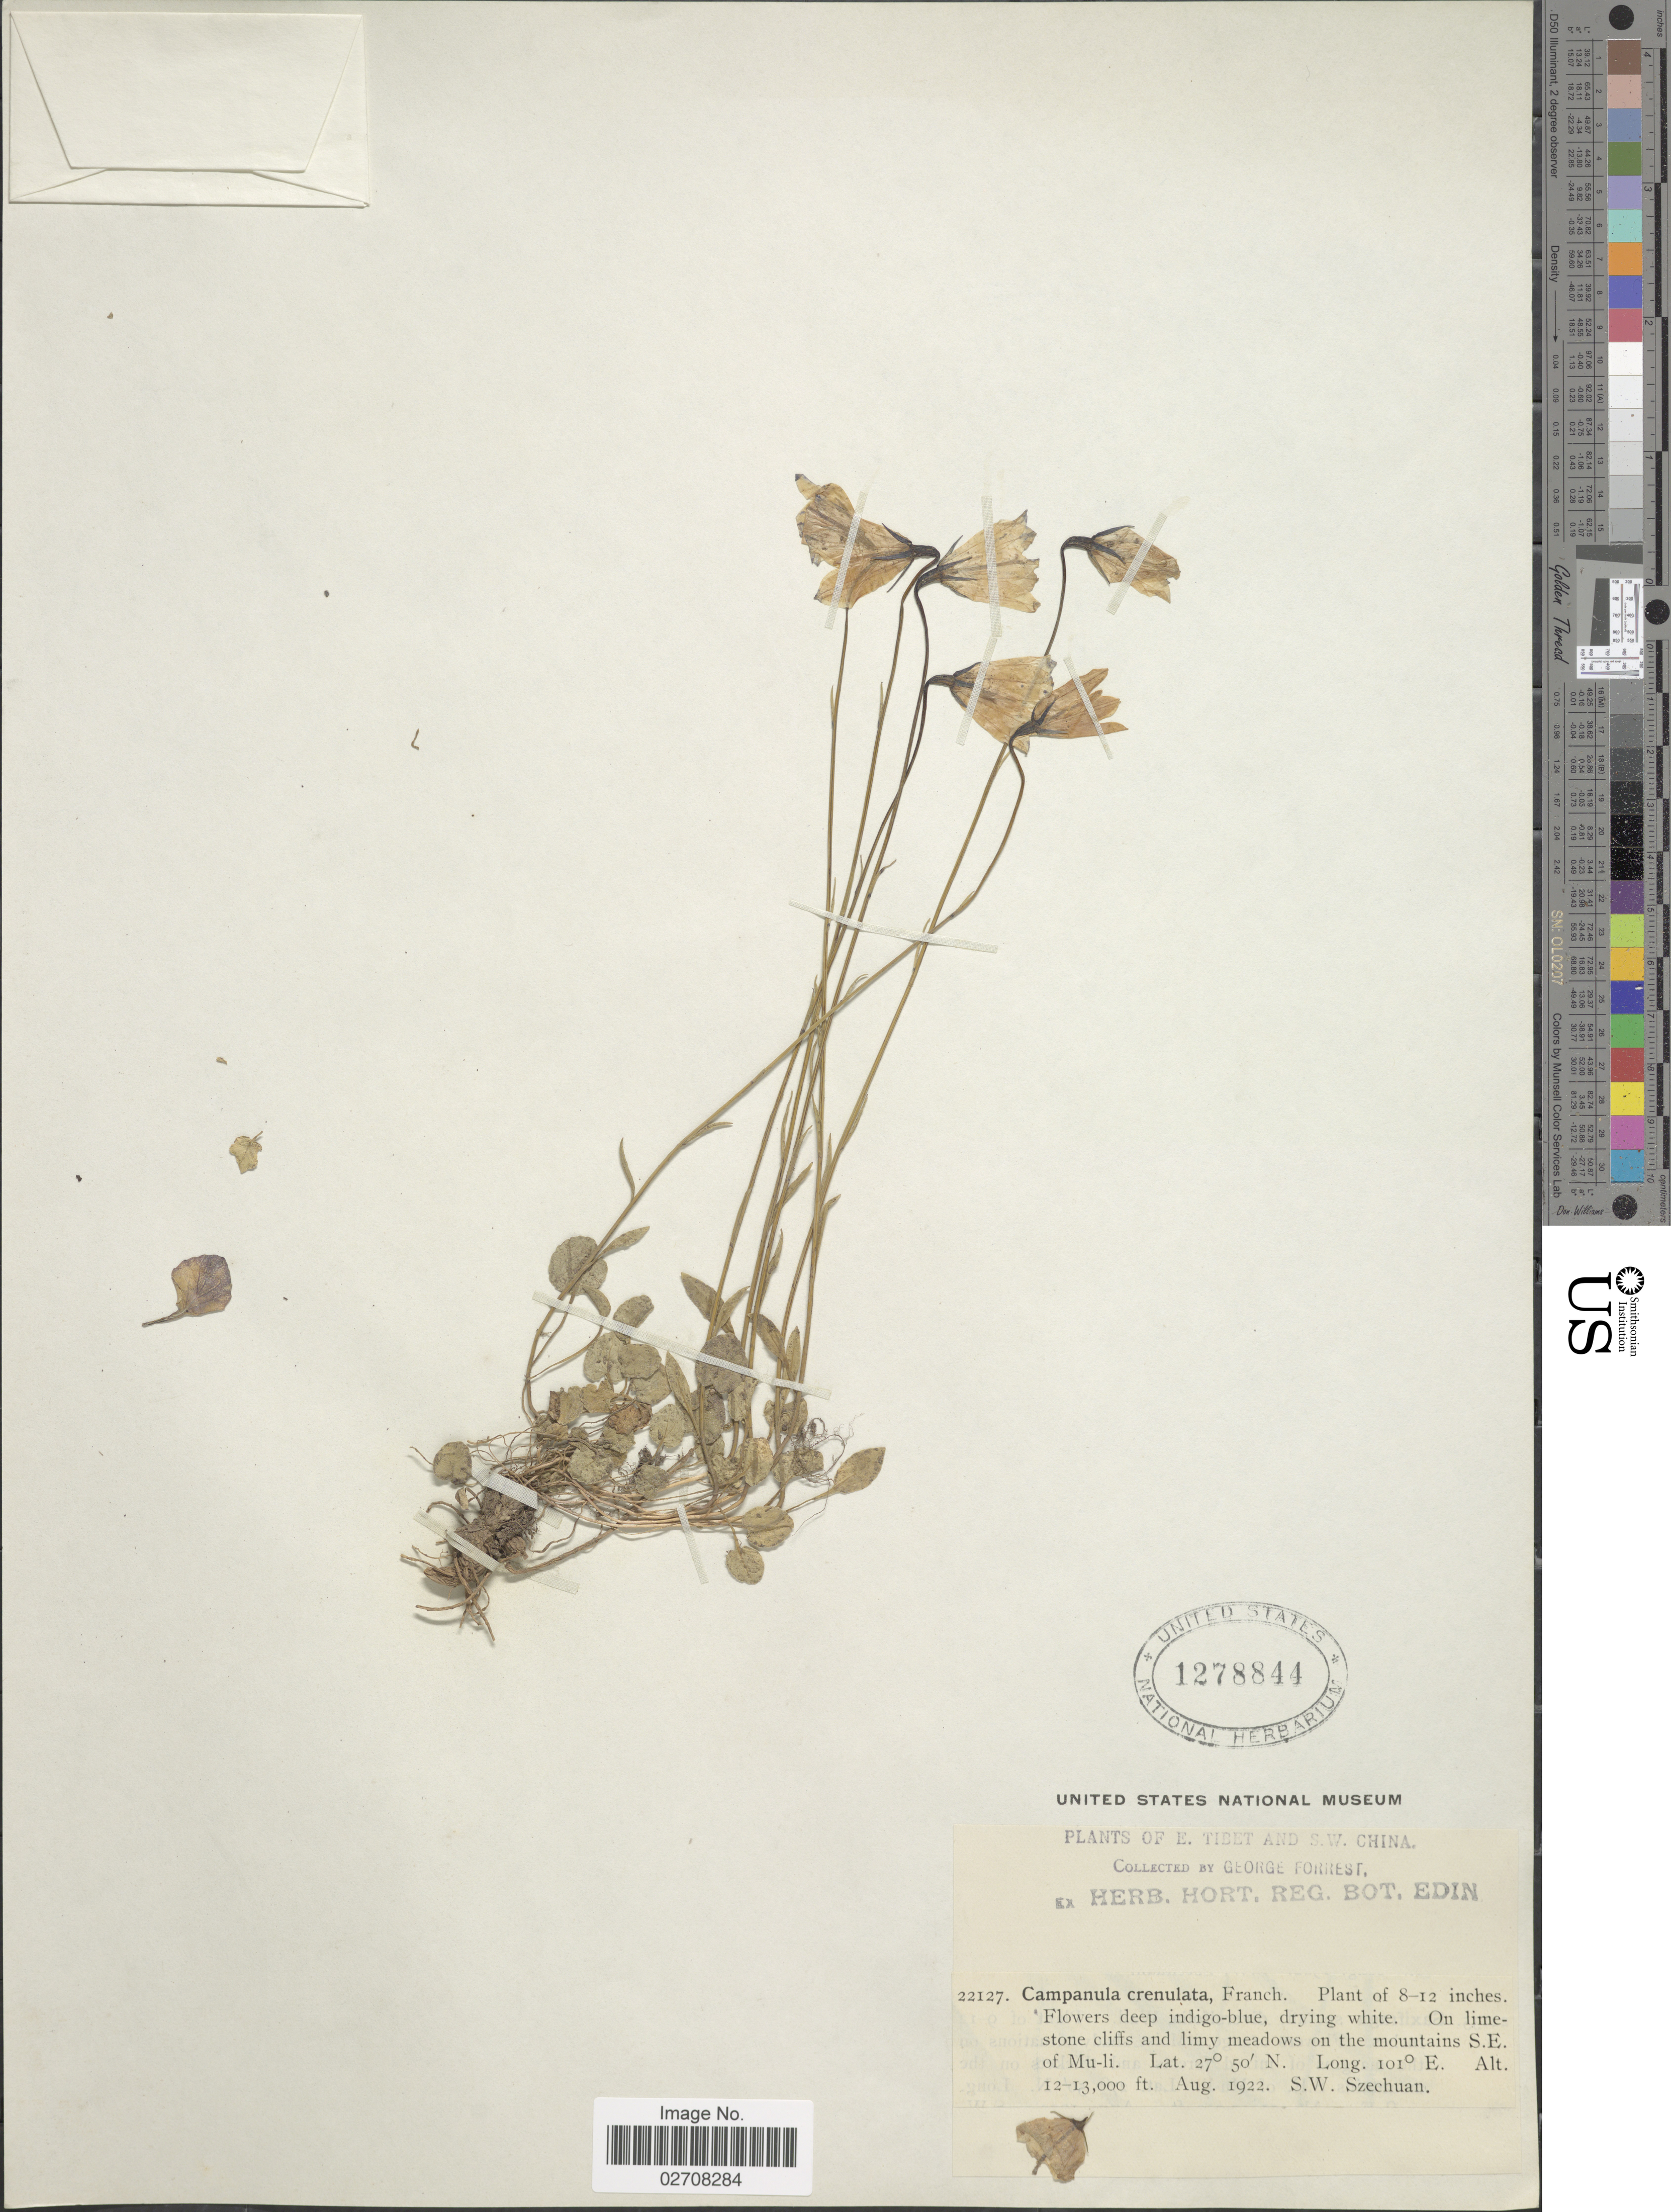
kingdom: Plantae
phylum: Tracheophyta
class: Magnoliopsida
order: Asterales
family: Campanulaceae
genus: Campanula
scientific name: Campanula crenulata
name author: Franch.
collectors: G. Forrest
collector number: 22127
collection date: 1922-08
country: China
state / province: Sichuan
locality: E. Tibet and S.W. China. On the mountains S.E. of Mu-li. S.W. Szechuan.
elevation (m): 3658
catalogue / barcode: US 1278844